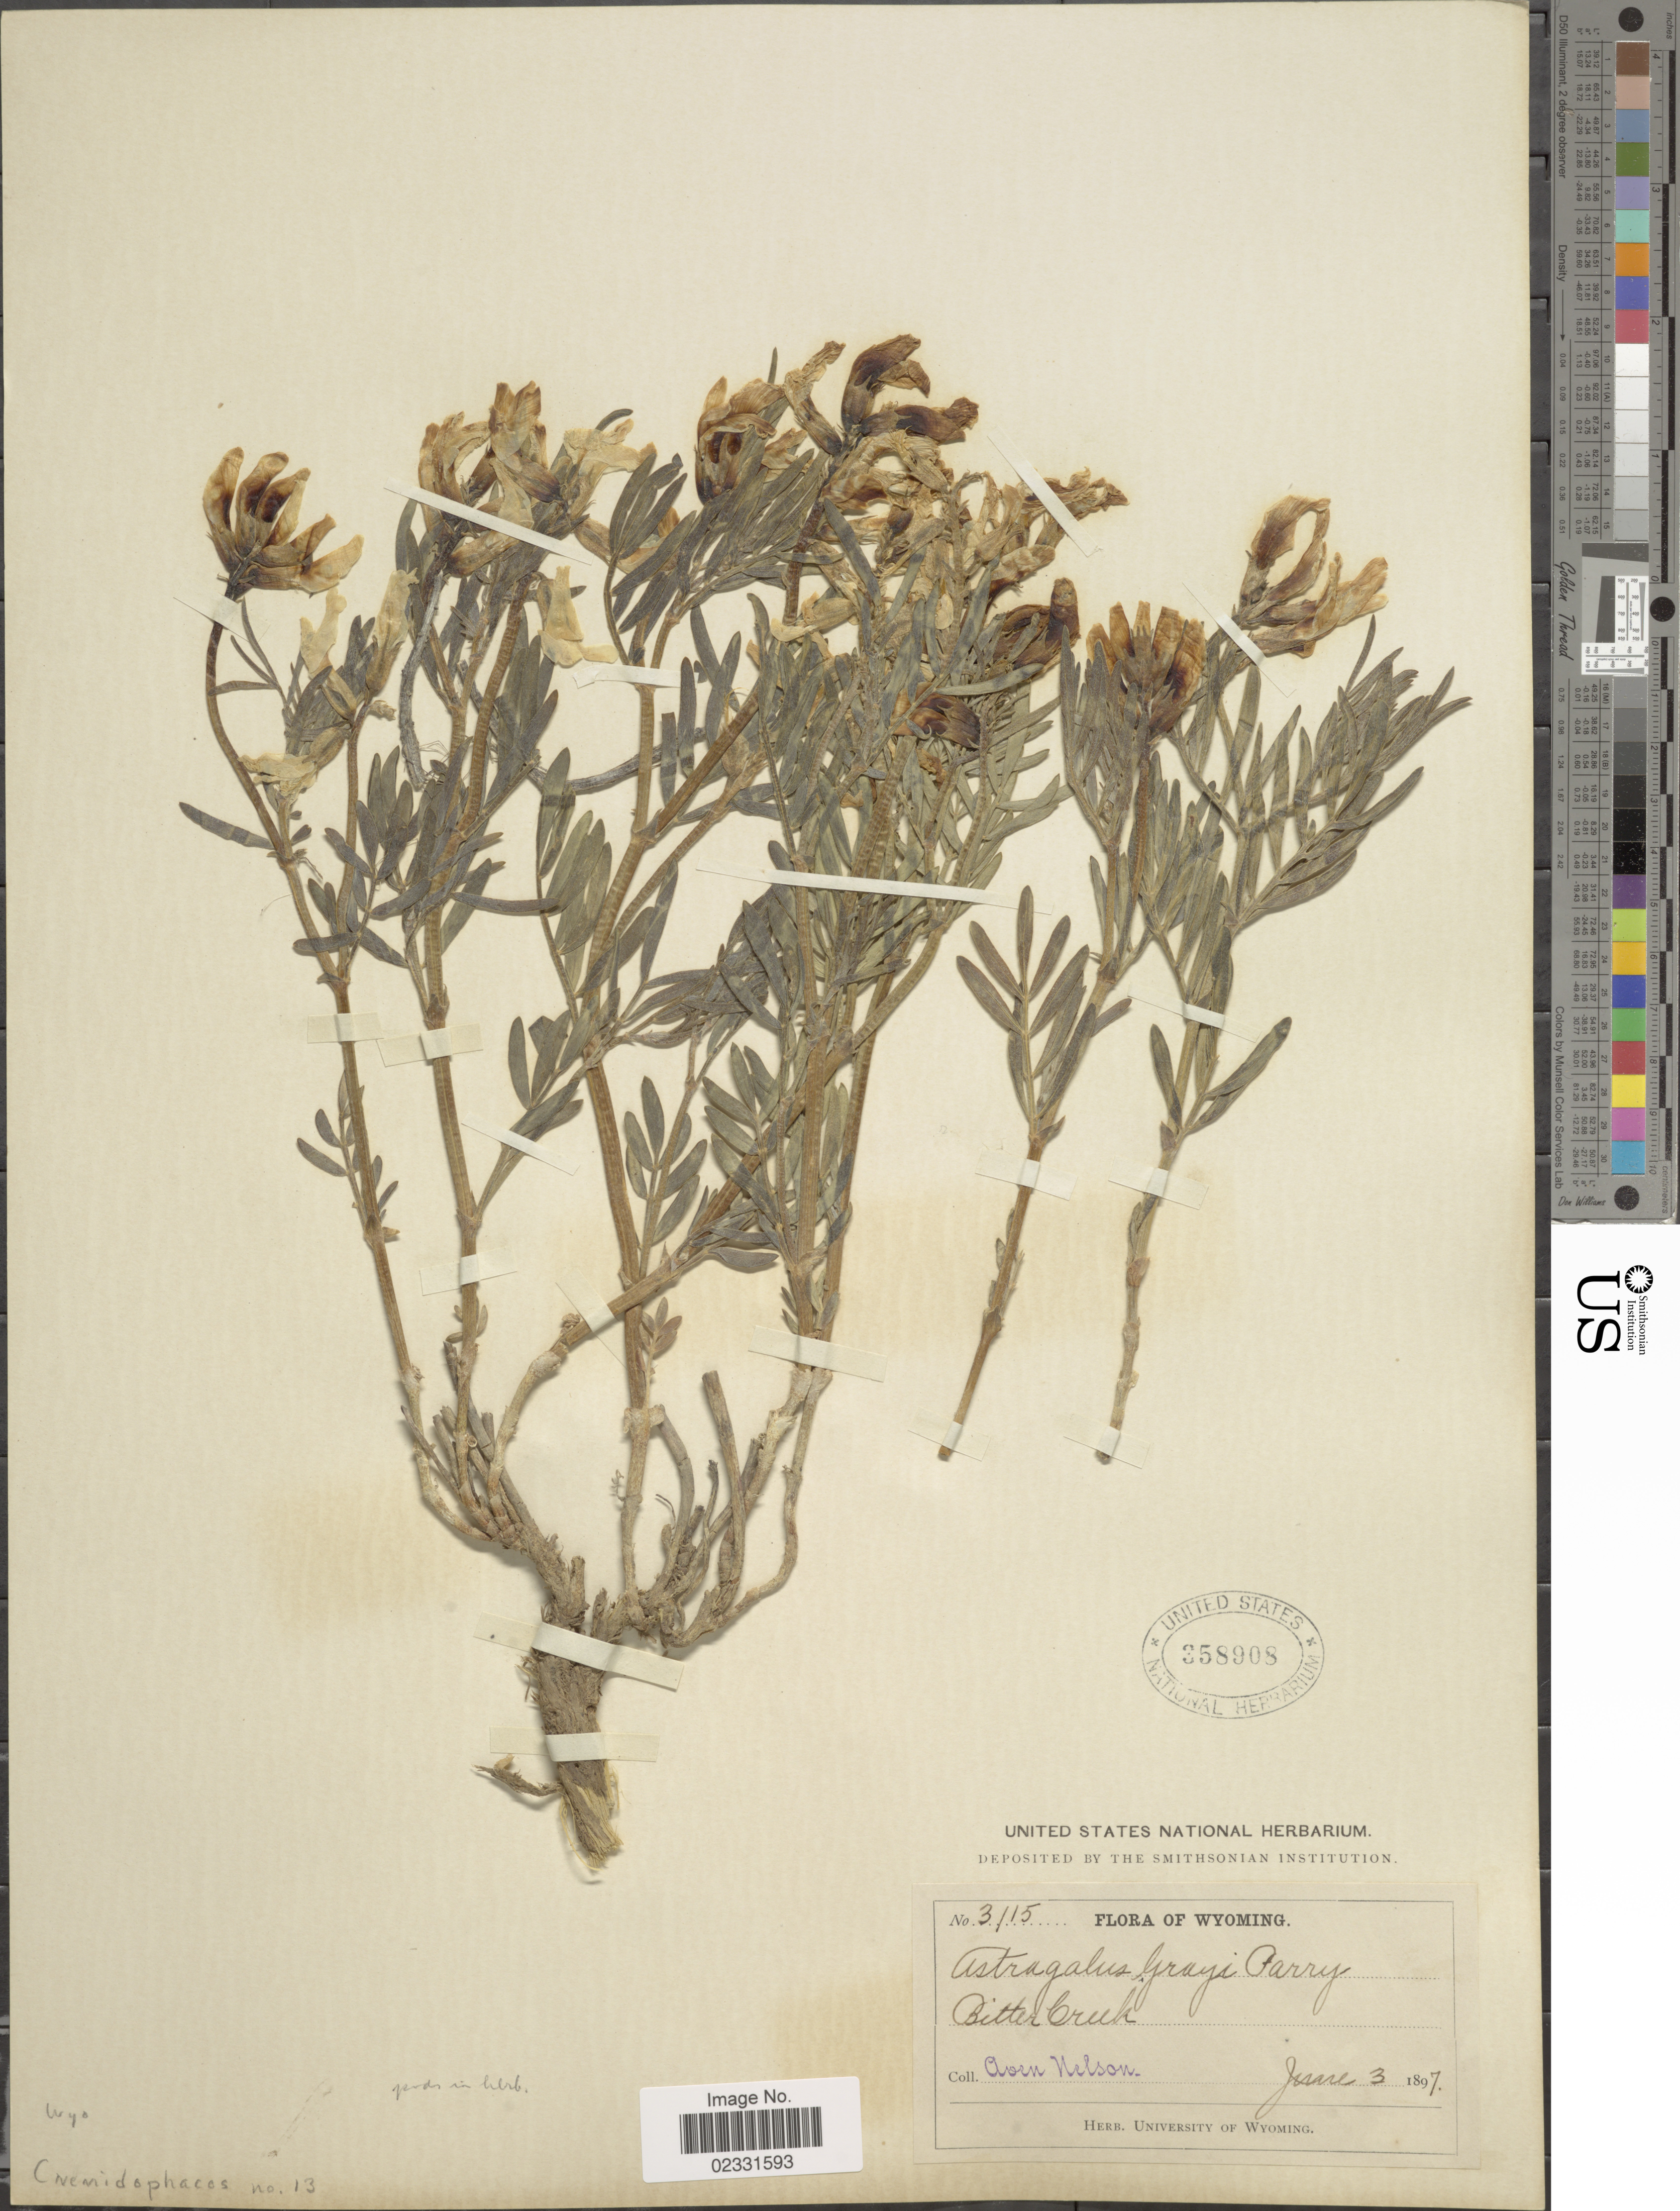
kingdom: Plantae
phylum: Tracheophyta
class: Magnoliopsida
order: Fabales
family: Fabaceae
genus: Astragalus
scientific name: Astragalus grayi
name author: S. Watson ex Parry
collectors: A. Nelson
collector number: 3115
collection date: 1897-07-03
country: United States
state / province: Wyoming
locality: Bitter Creek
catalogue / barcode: US 358908